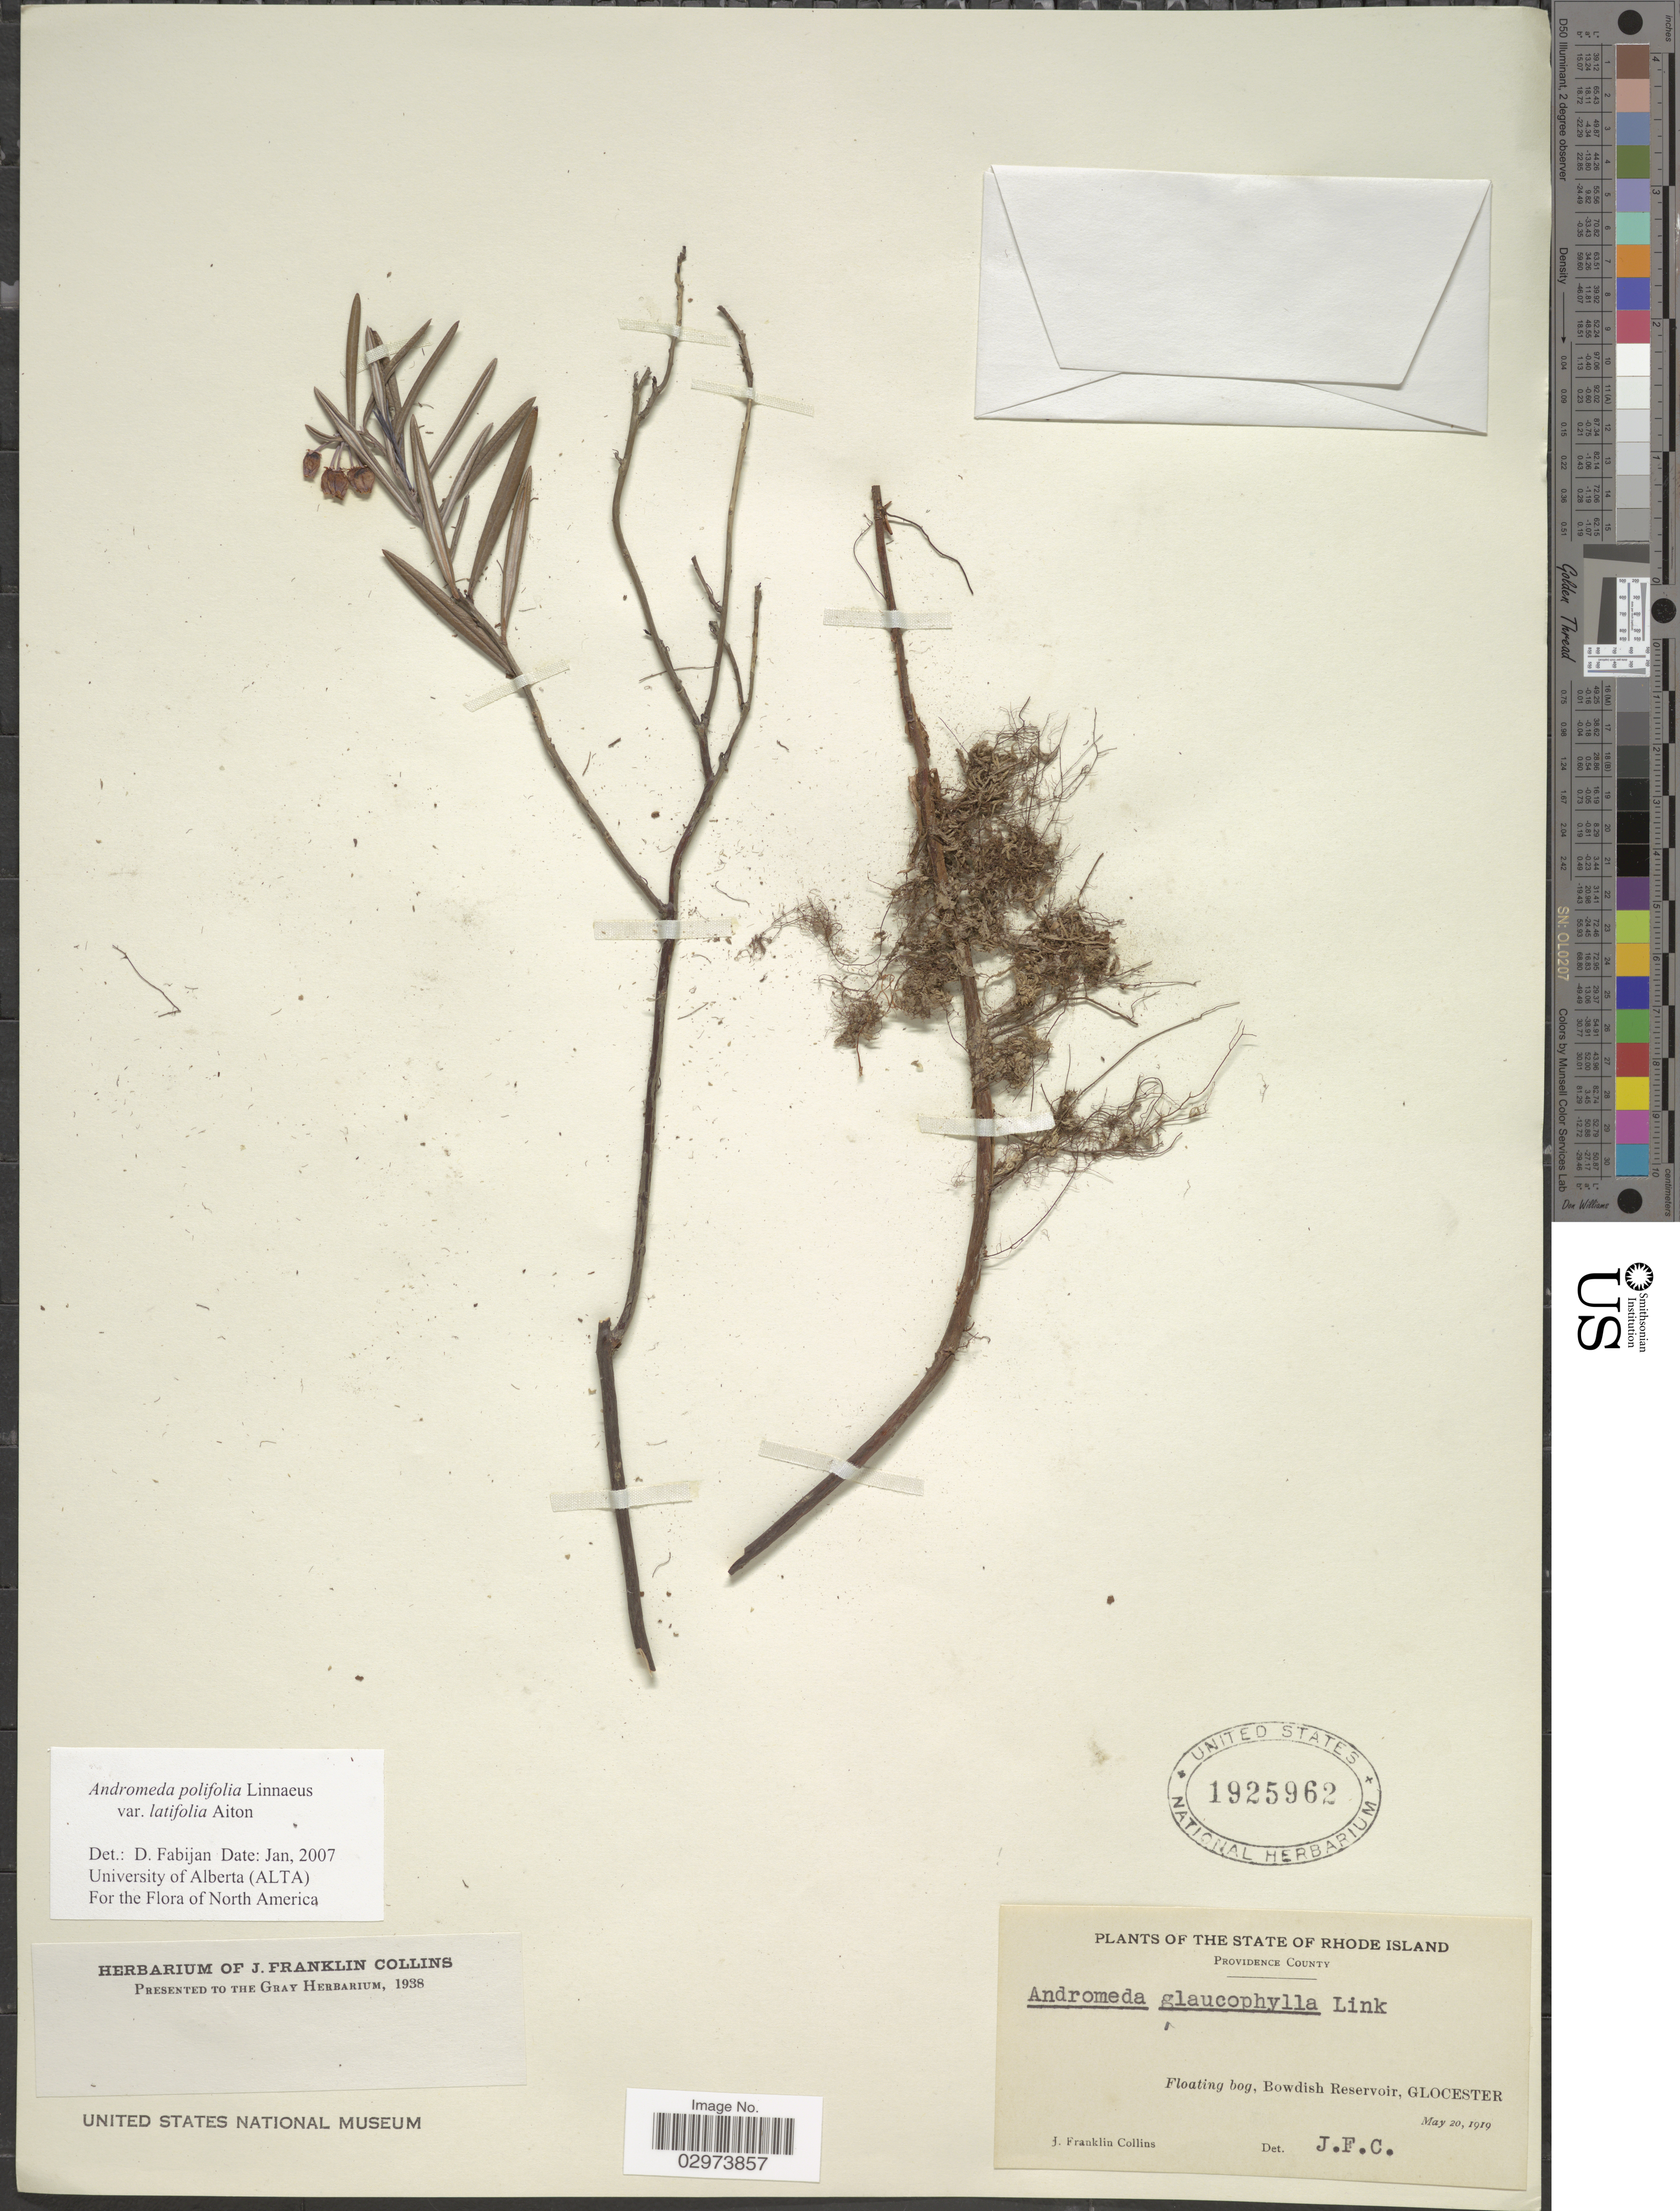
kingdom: Plantae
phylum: Tracheophyta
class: Magnoliopsida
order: Ericales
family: Ericaceae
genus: Andromeda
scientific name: Andromeda polifolia var. latifolia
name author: Aiton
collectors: J. Collins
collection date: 1919-05-20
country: United States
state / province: Rhode Island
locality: Rhode Island. Providence County. Floating bog, Bowdish Reservoir, Glocester.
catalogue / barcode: US 1925962